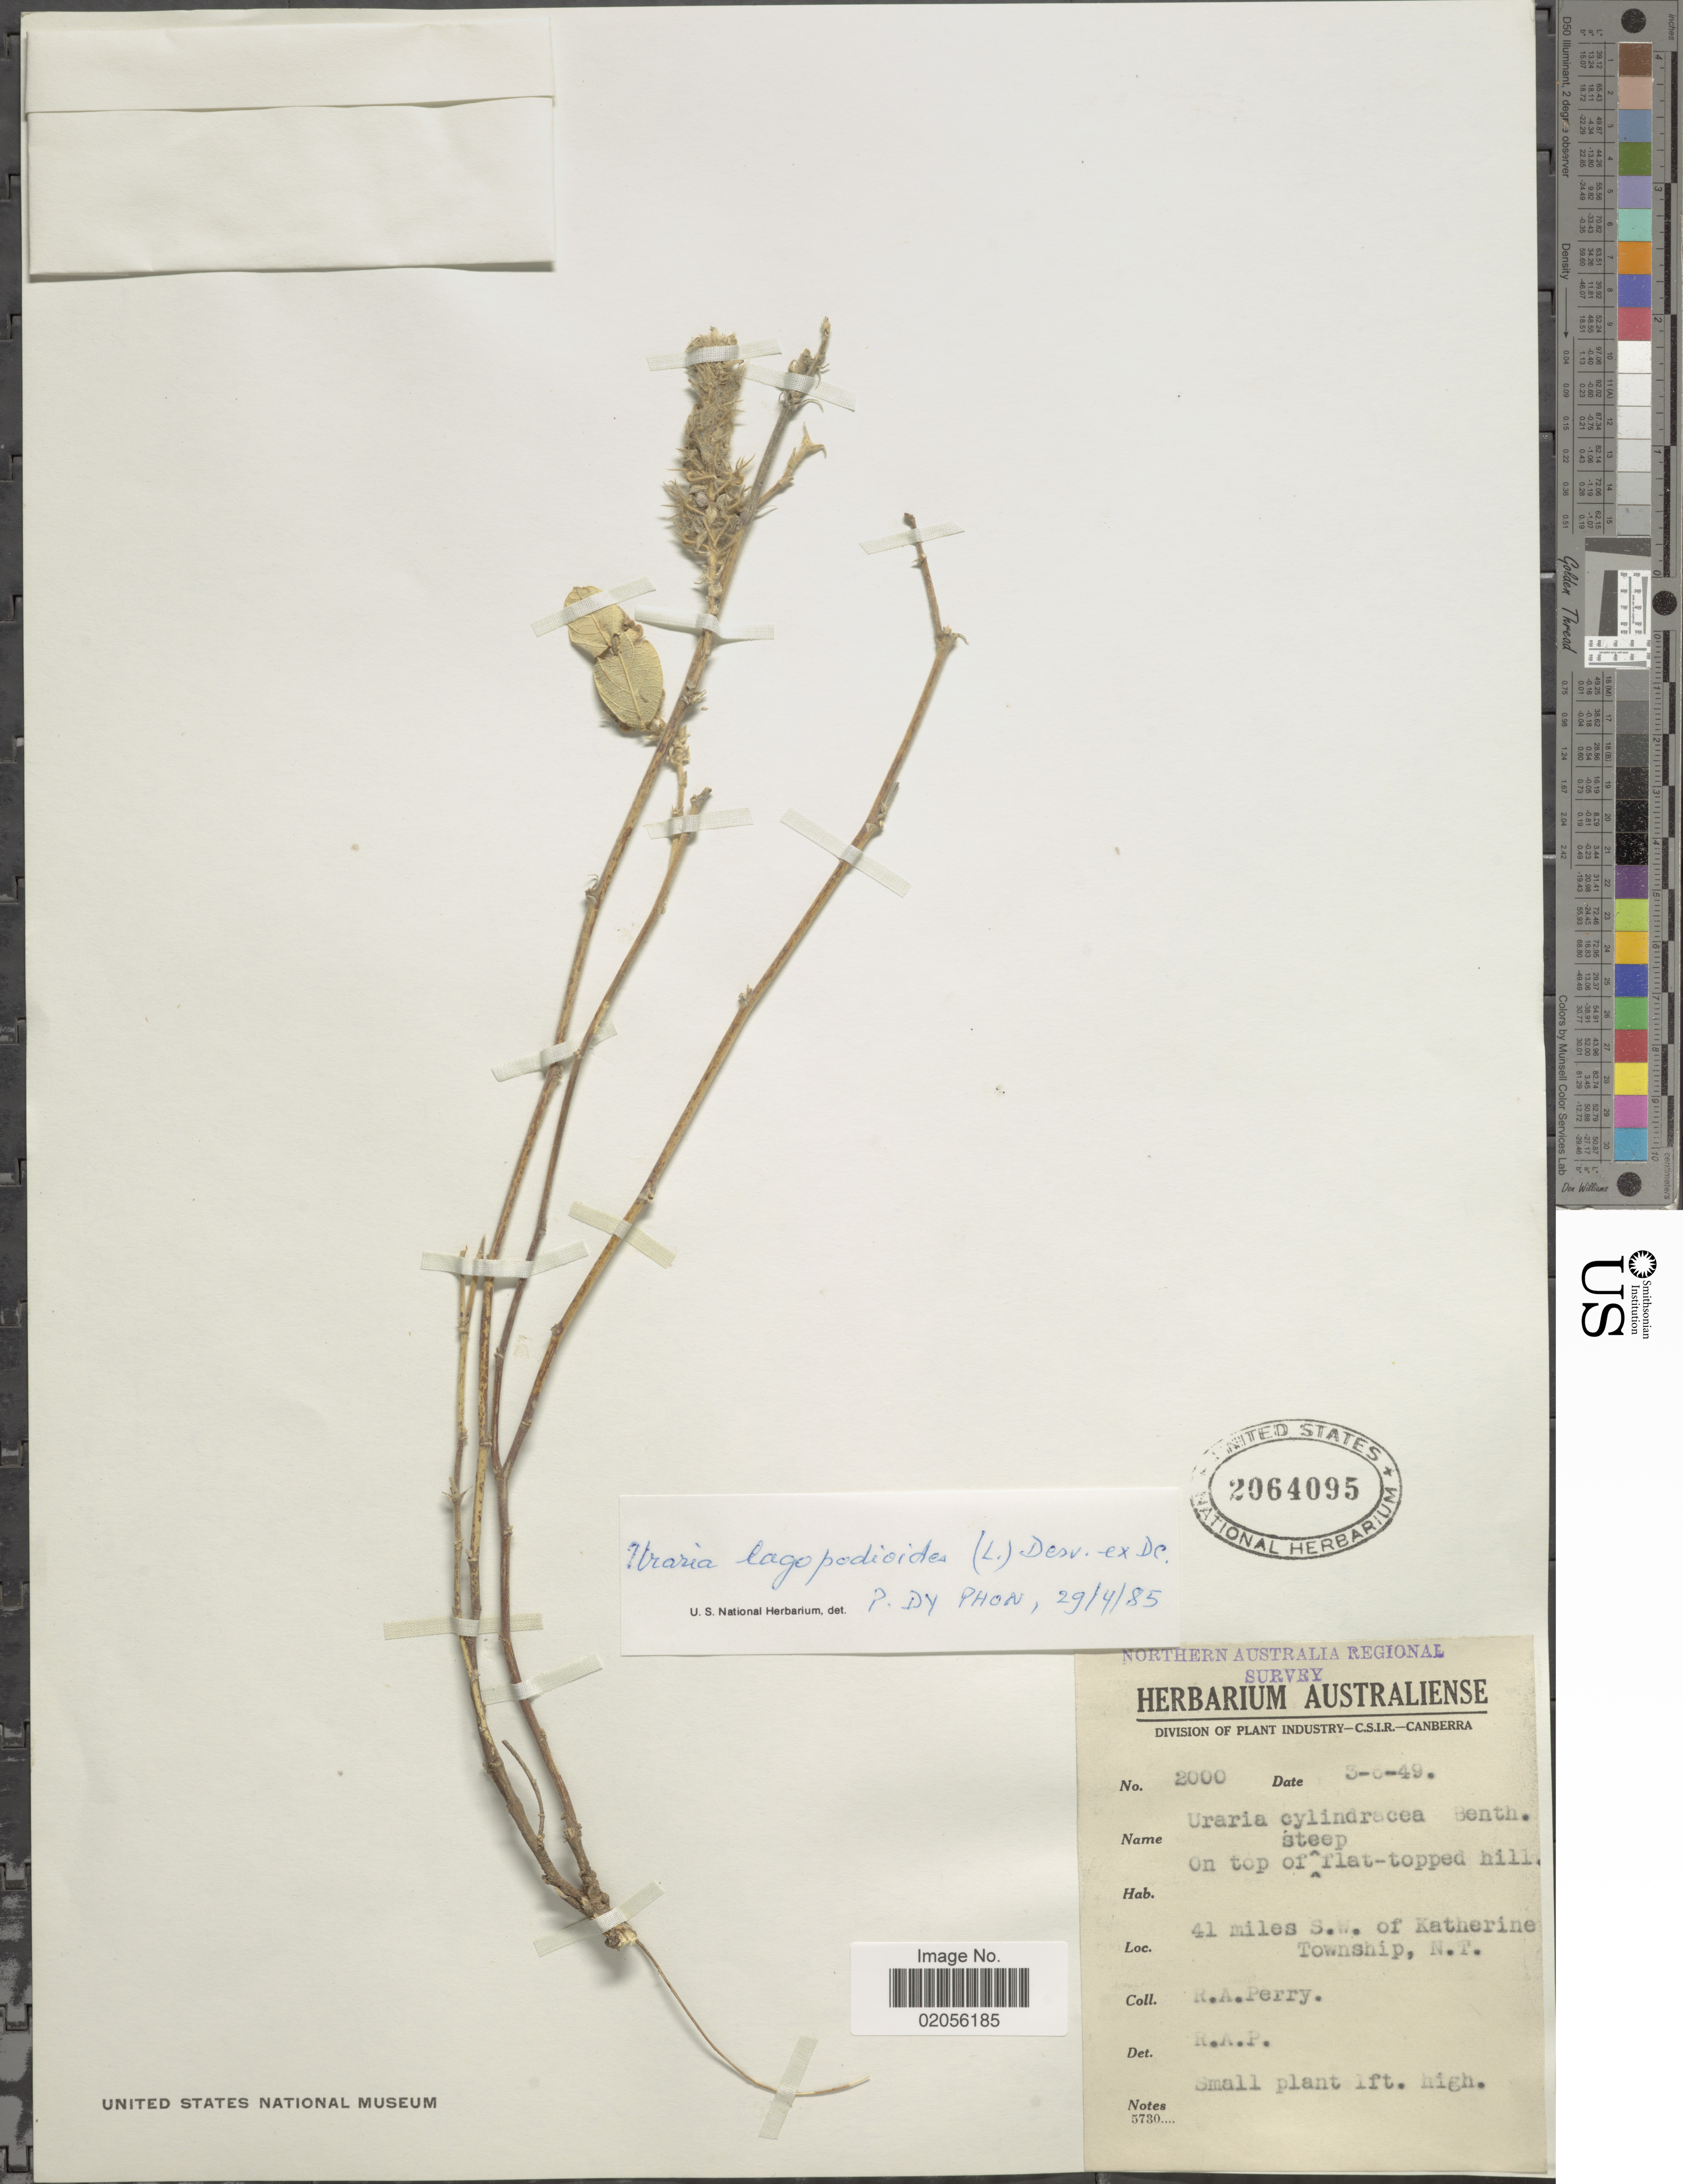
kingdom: Plantae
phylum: Tracheophyta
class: Magnoliopsida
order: Fabales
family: Fabaceae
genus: Uraria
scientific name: Uraria lagopodioides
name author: (L.) Desv. ex DC.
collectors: Perry, R. A.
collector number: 2000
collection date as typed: Transcribed d/m/y: 3/6/49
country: Australia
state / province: Northern Territory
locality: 41 miles S. W. of Katherine Township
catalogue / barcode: US 2064095